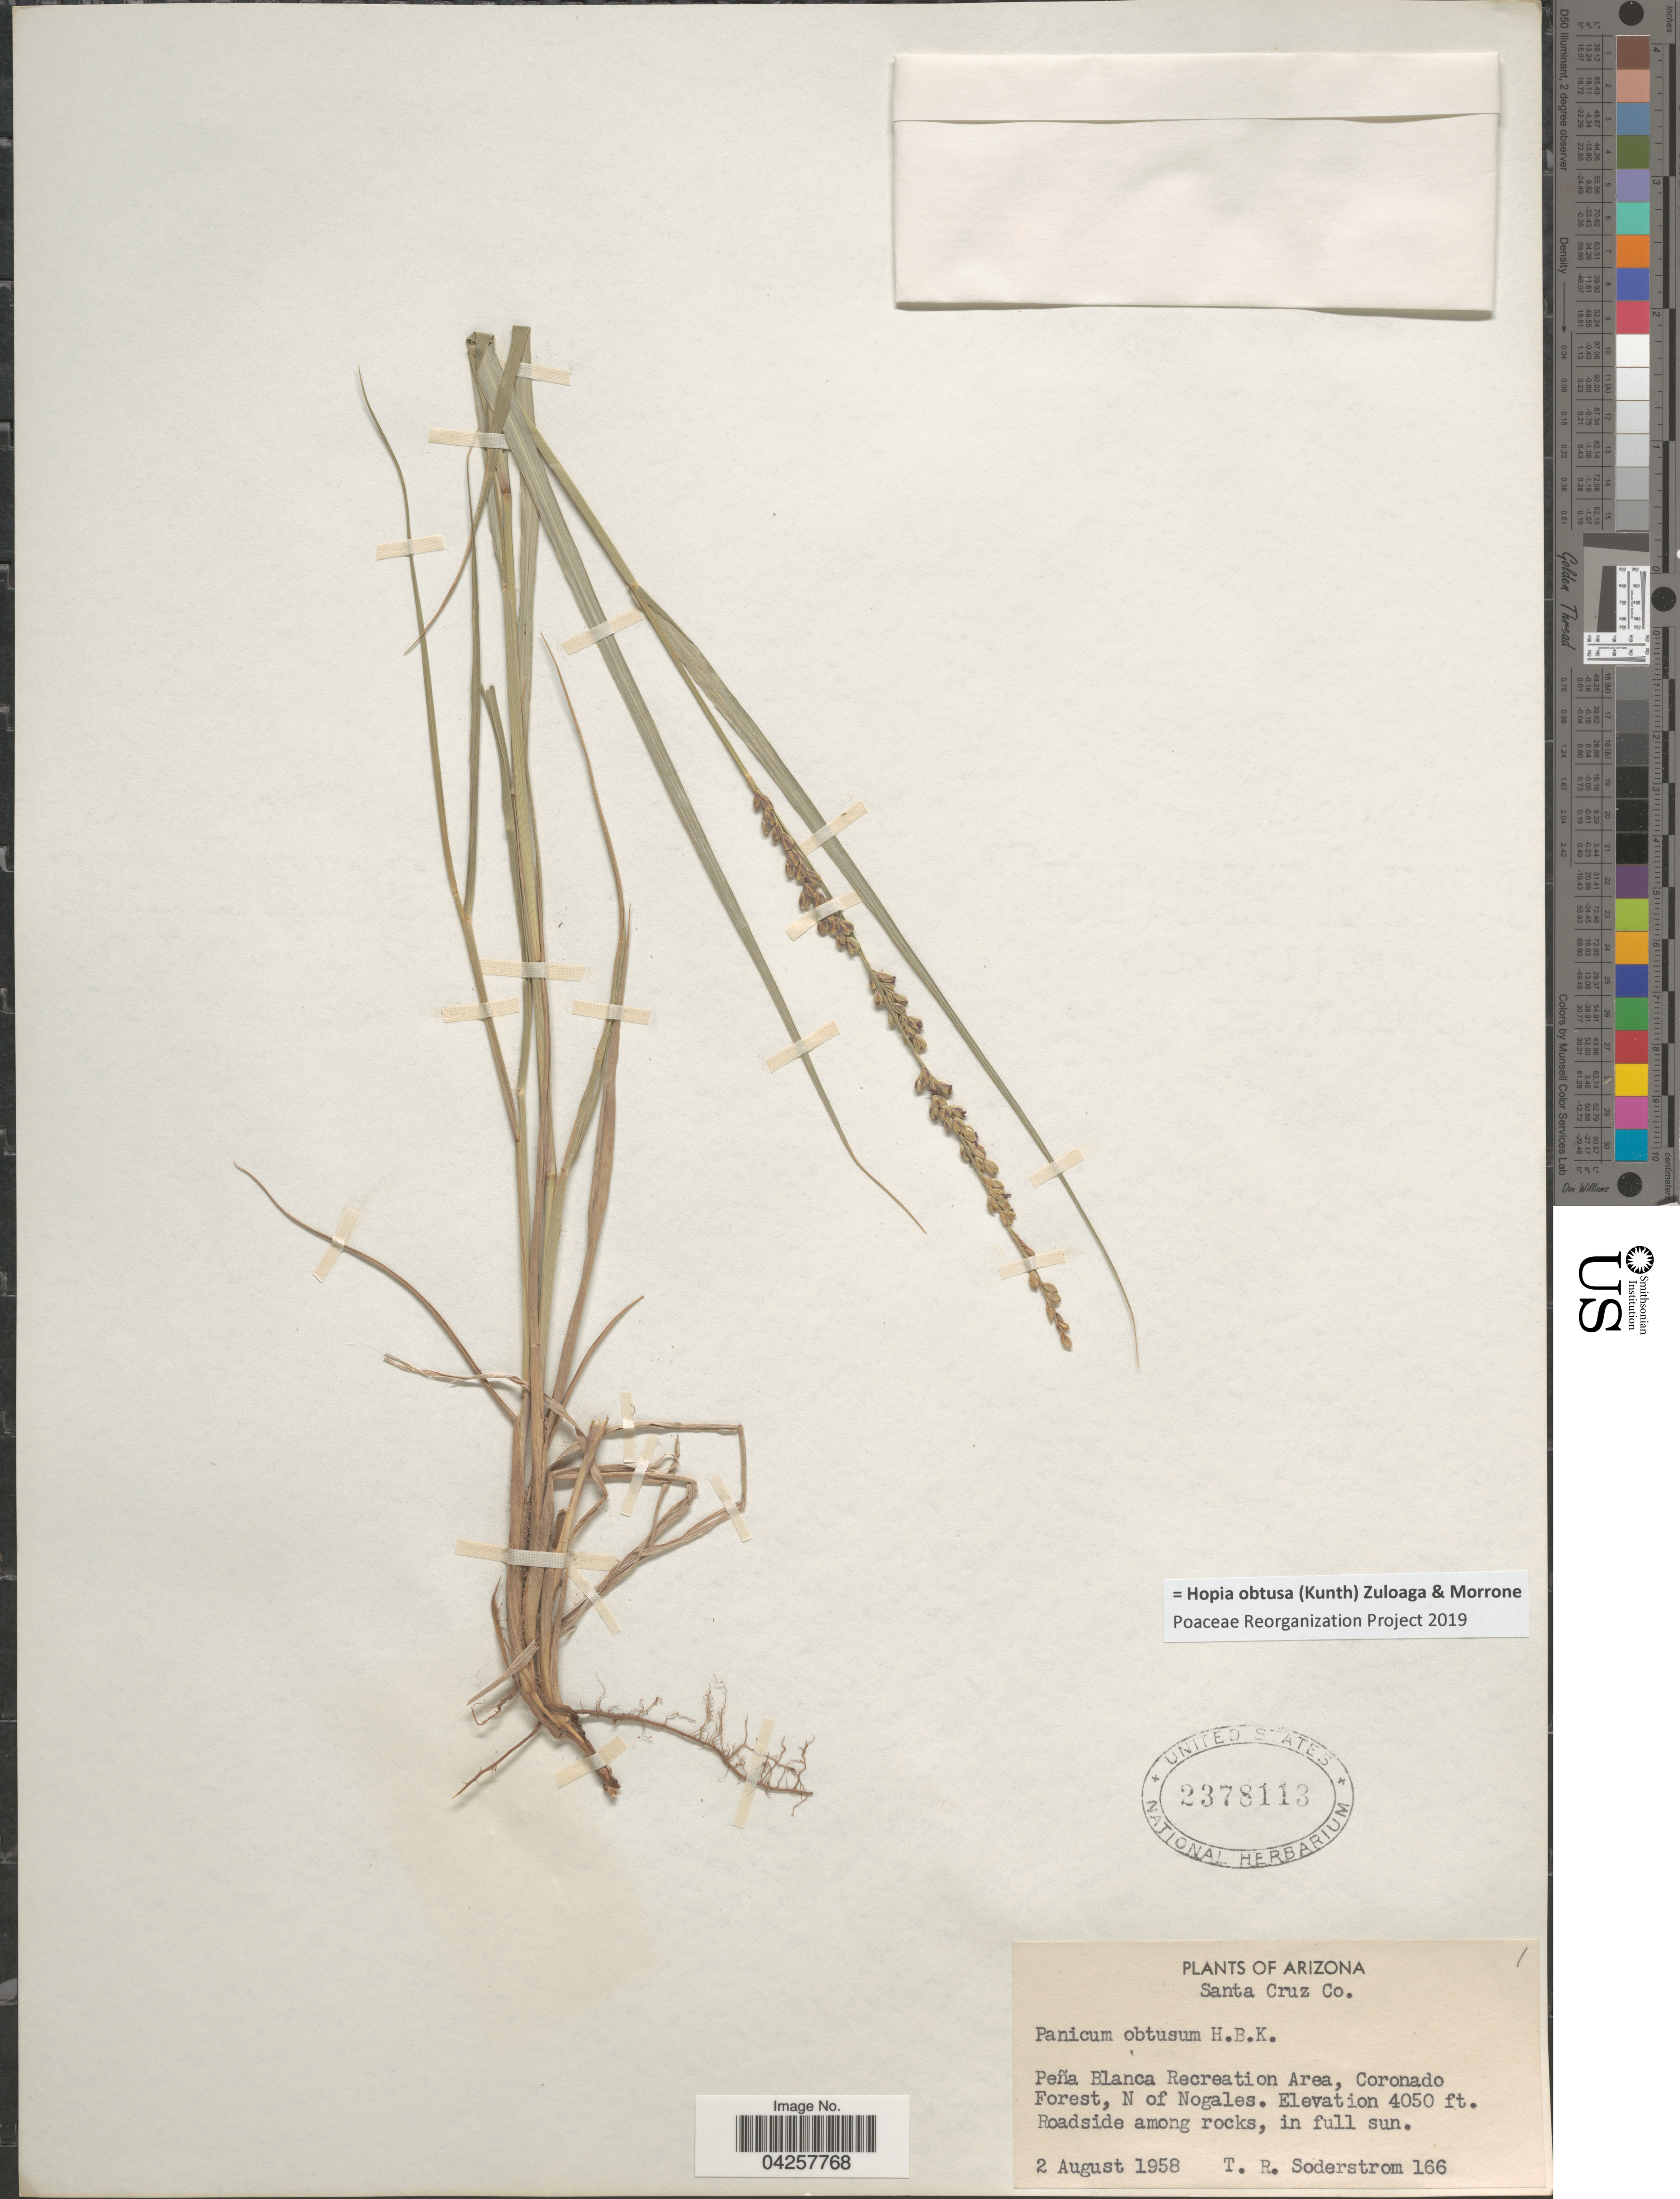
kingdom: Plantae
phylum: Tracheophyta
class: Liliopsida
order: Poales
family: Poaceae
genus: Hopia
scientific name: Hopia obtusa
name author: (Kunth) Zuloaga & Morrone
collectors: T. R. Soderstrom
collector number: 166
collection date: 1958-08-02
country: United States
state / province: Arizona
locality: Santa Cruz Co. Peña Blanca Recreation Area, Coronado Forest, N of Nogales.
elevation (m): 1234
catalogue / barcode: US 2378113